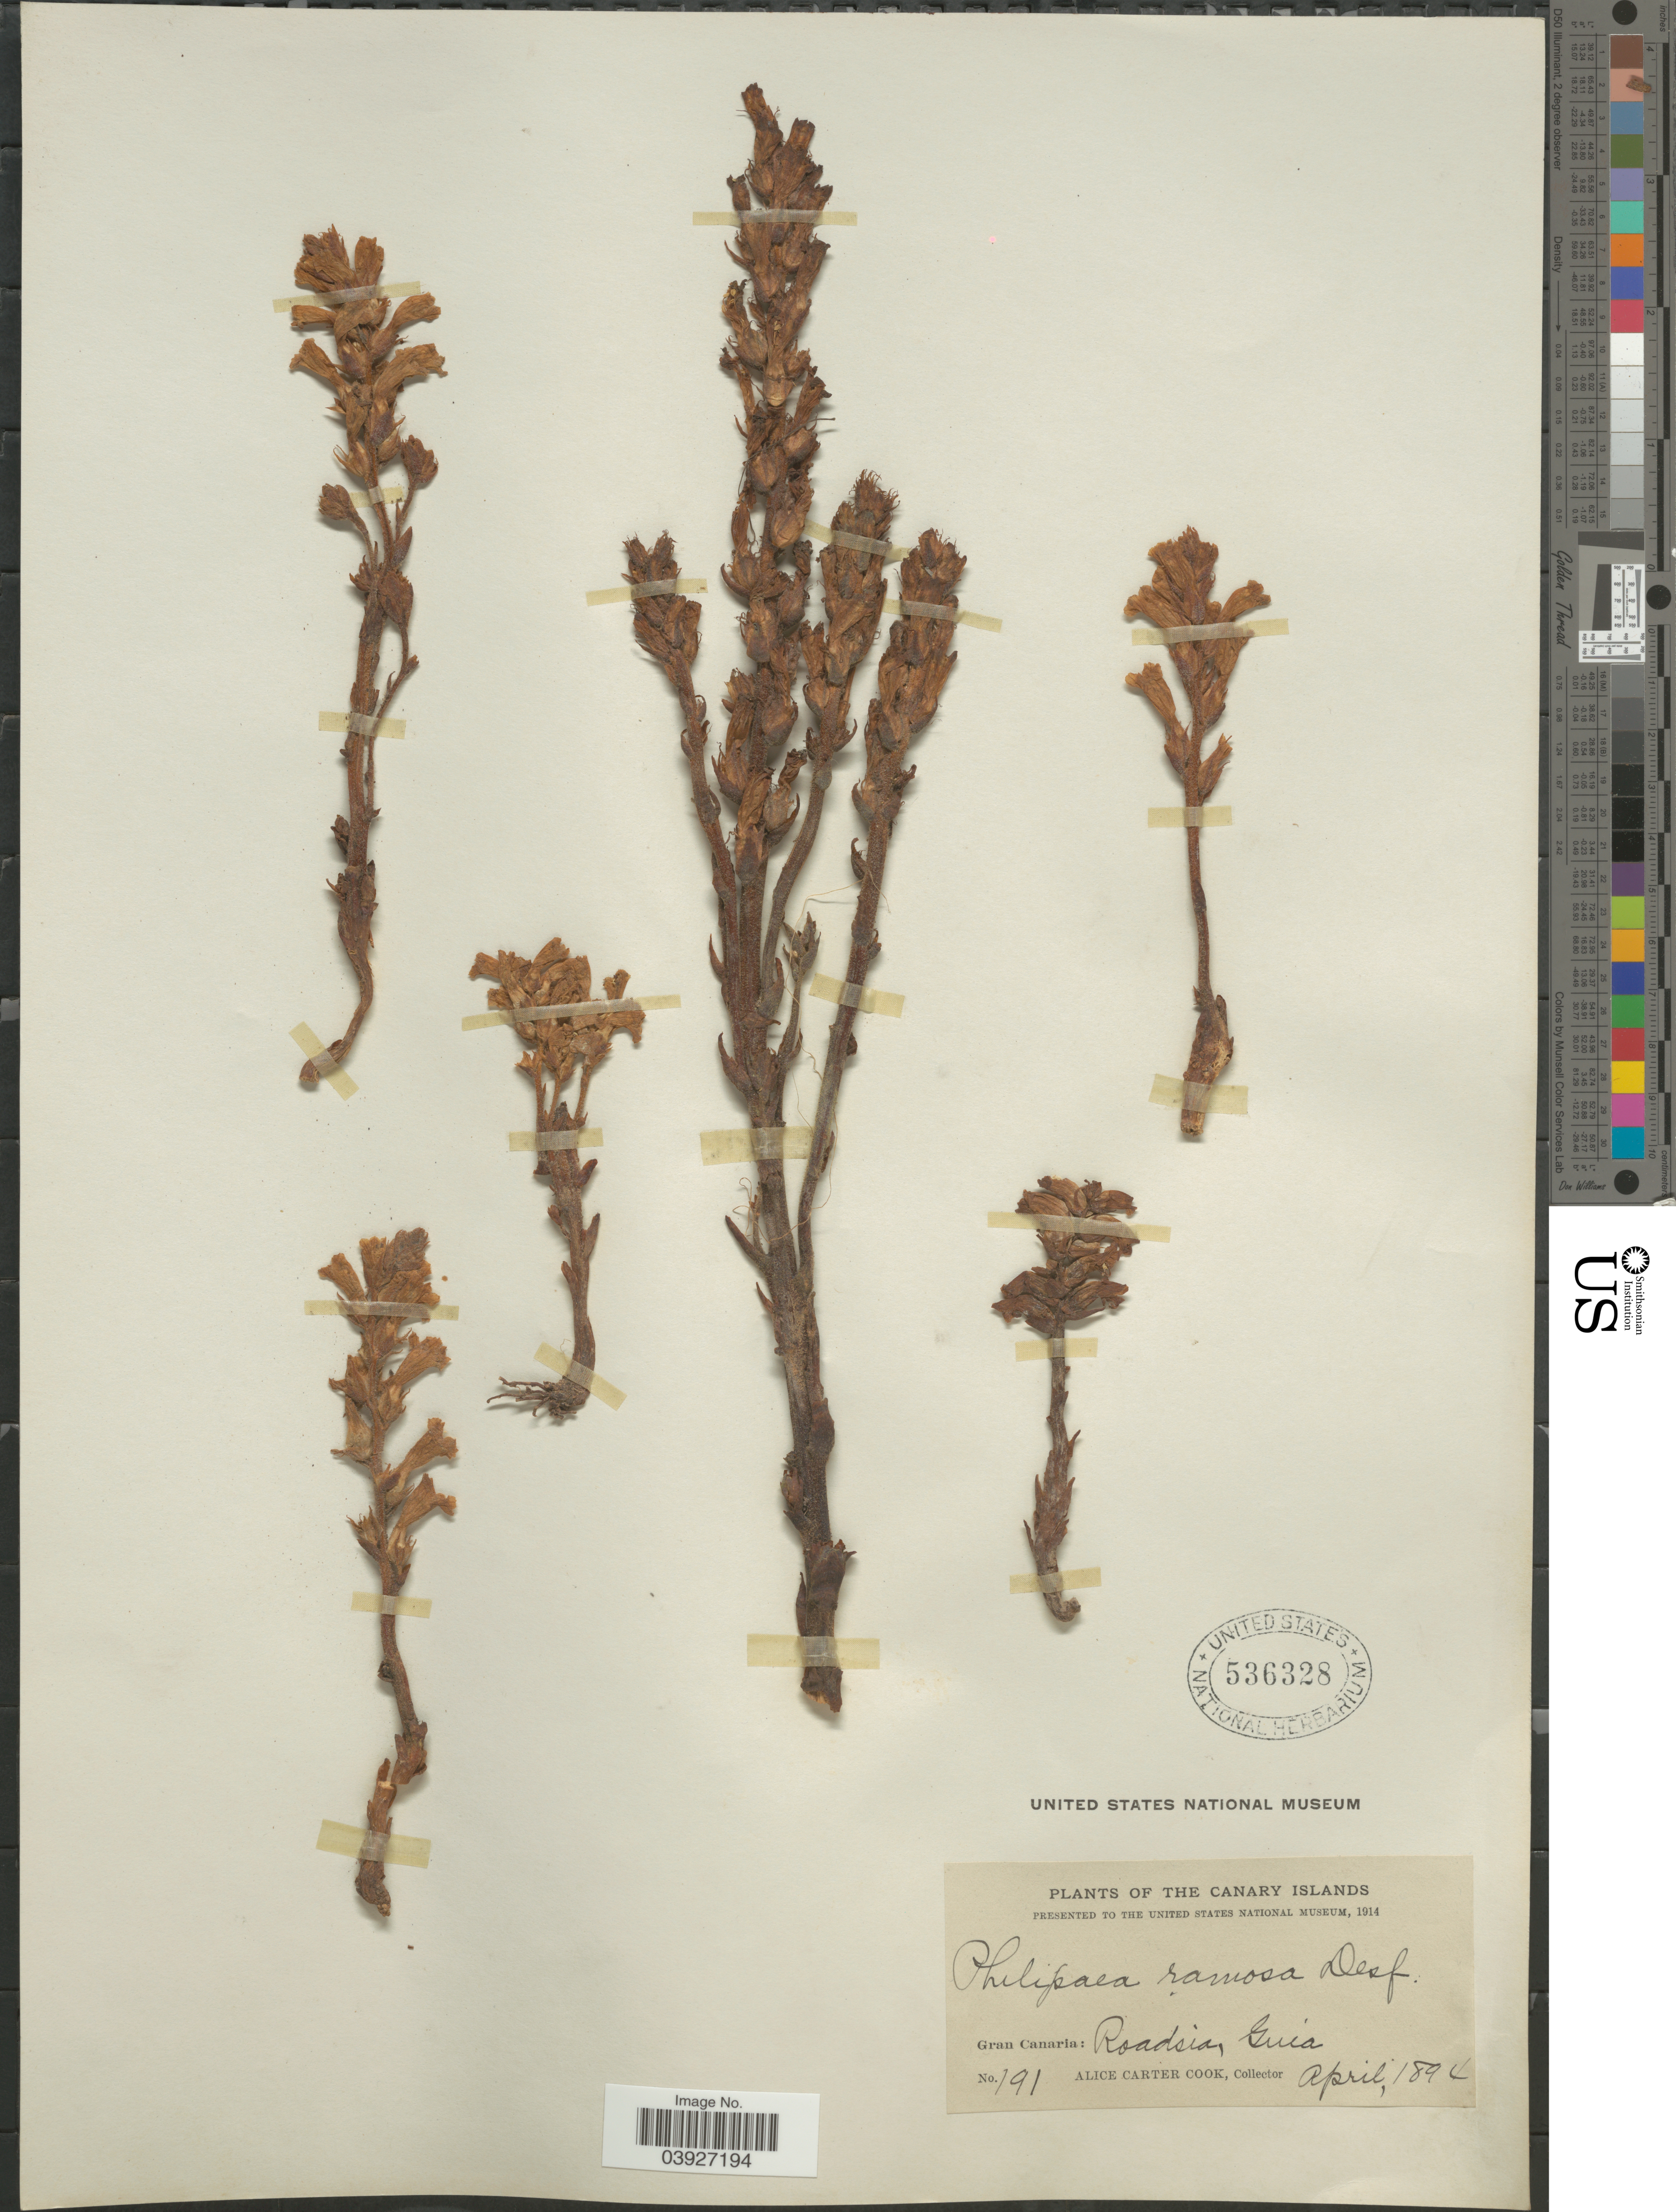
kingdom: Plantae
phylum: Tracheophyta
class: Magnoliopsida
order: Lamiales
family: Orobanchaceae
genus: Orobanche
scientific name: Orobanche ramosa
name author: L.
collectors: Alice C. Cook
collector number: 191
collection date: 1894-04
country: Spain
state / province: Canarias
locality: The Canary Islands. Gran Canaria: Roadsia, Guia.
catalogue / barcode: US 536328